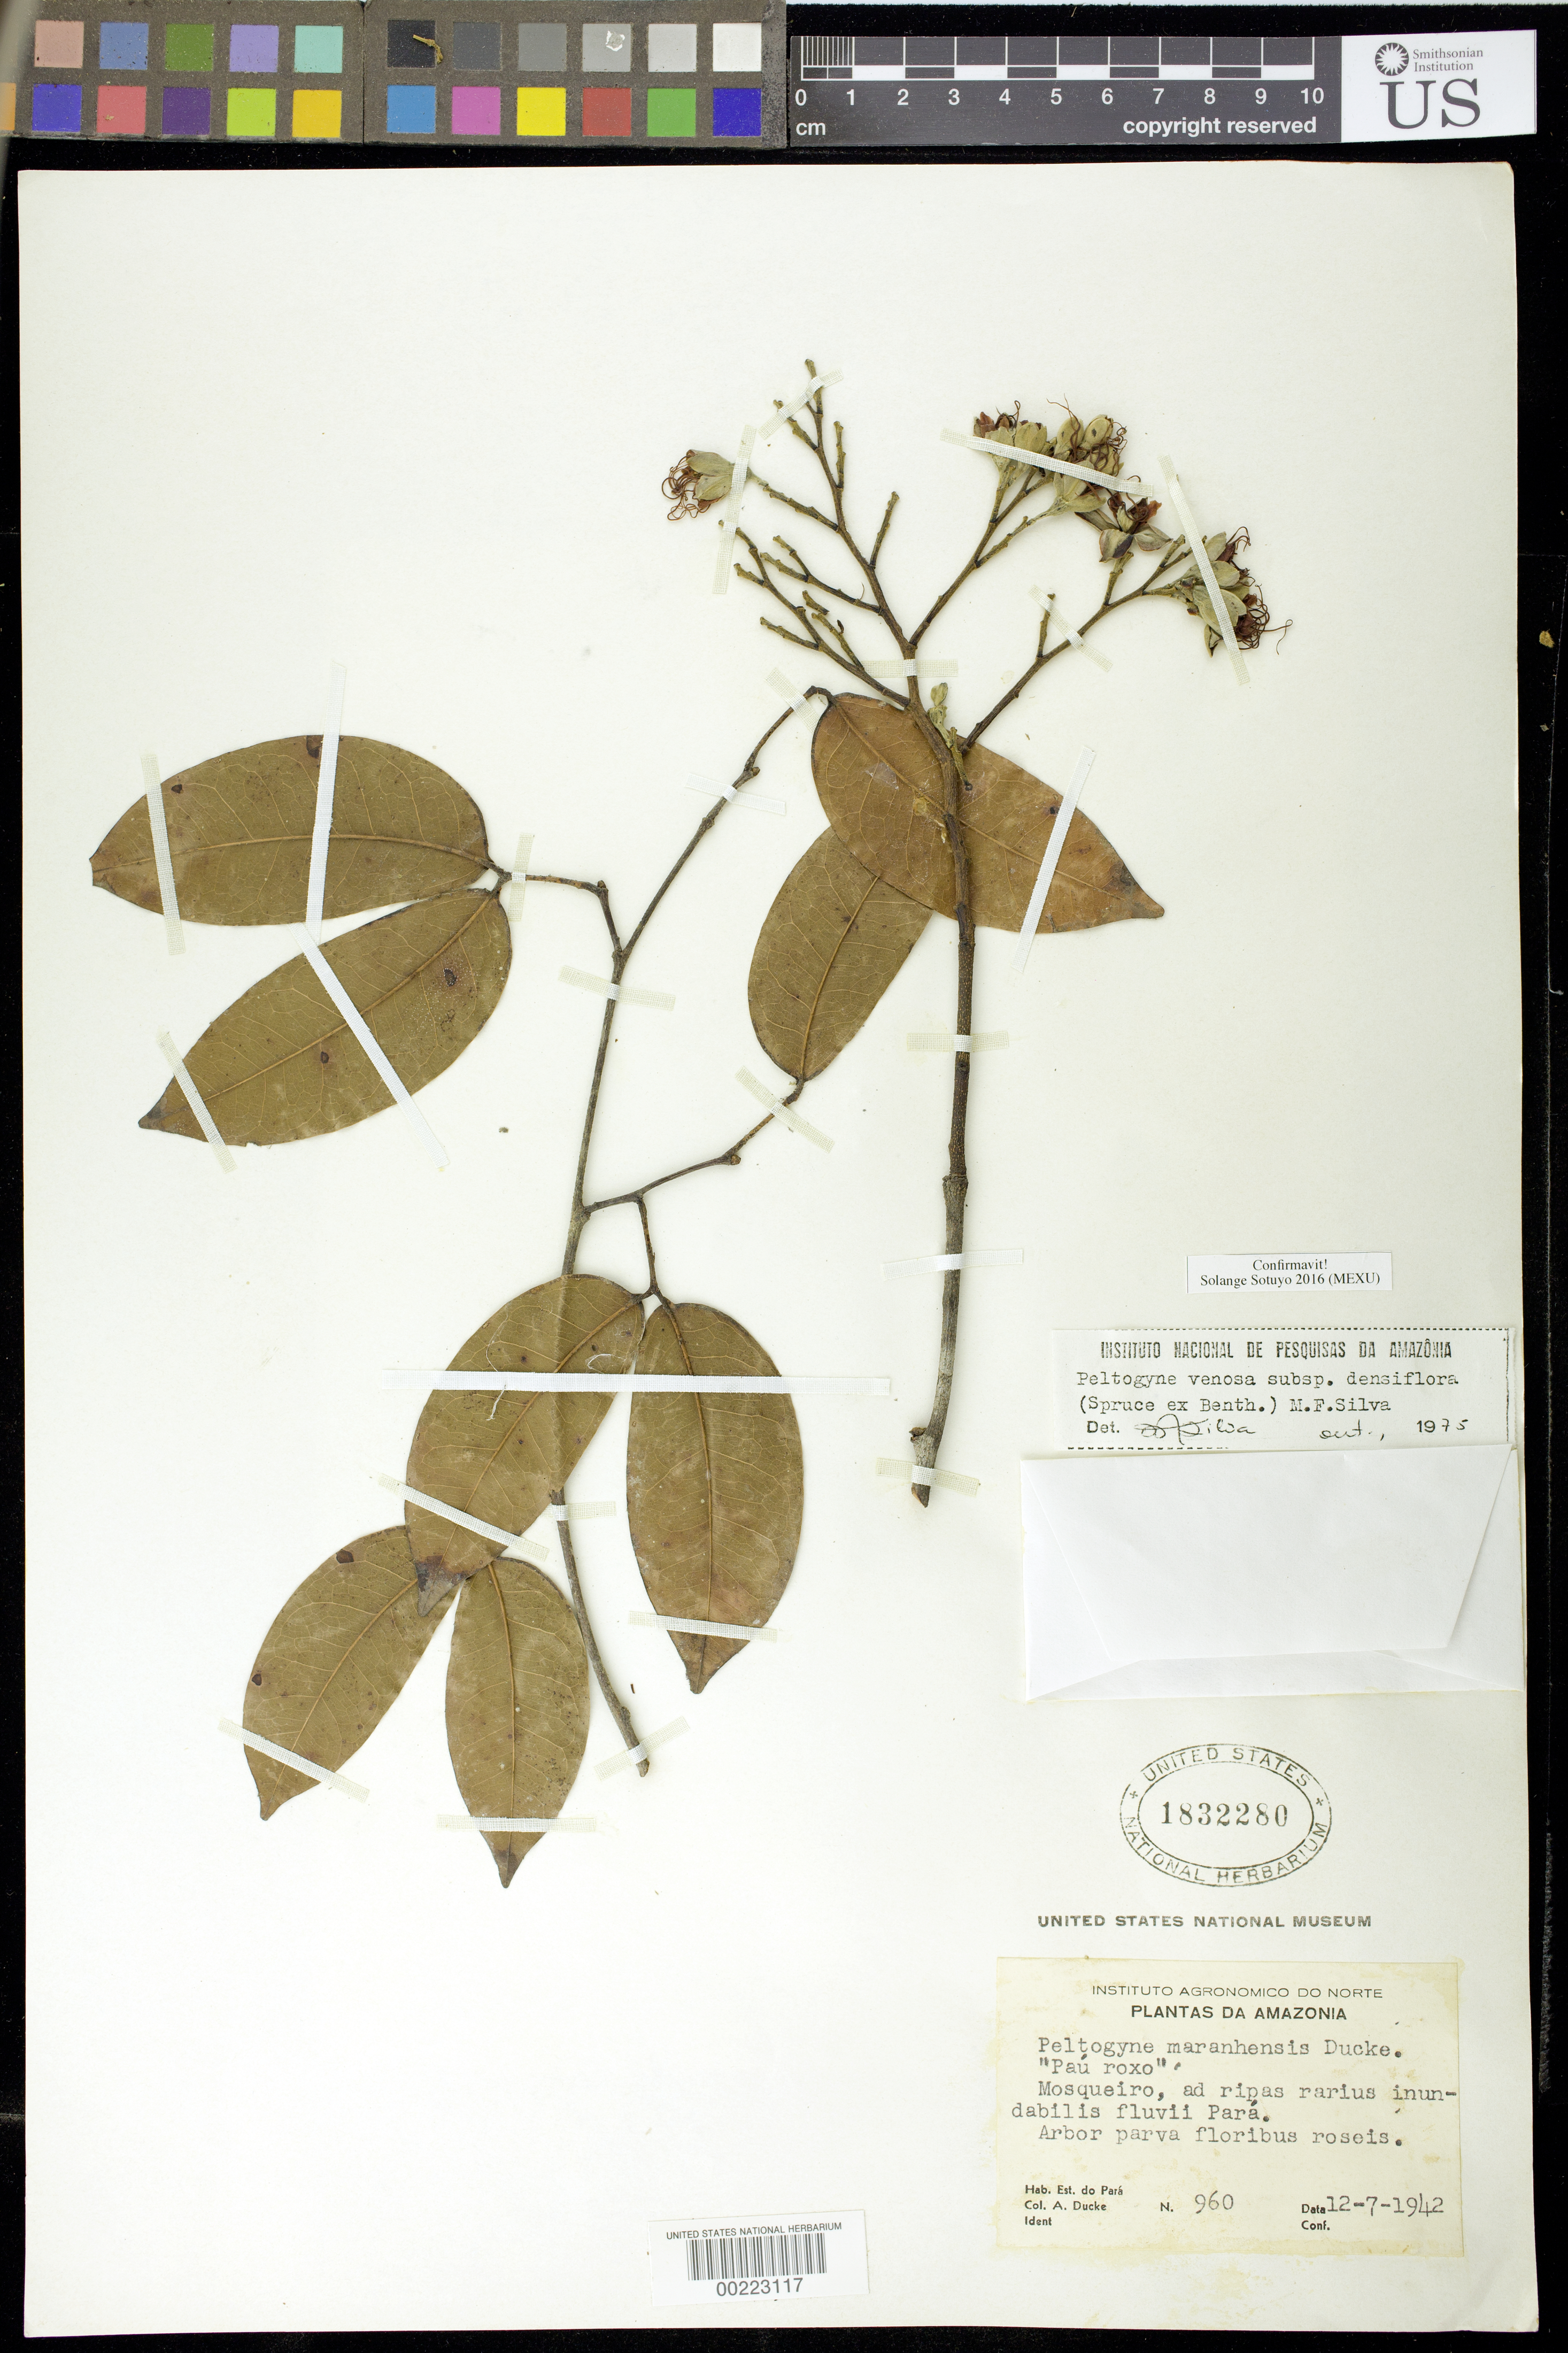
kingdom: Plantae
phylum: Tracheophyta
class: Magnoliopsida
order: Fabales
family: Fabaceae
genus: Peltogyne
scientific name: Peltogyne venosa subsp. densiflora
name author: (Spruce ex Benth.) M.F. Silva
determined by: Sotuyo, Solange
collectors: A. Ducke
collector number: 960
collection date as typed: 12 Jul 1942 or Jul 12 1942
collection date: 1942-07-12 or 1942-12-07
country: Brazil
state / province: Pará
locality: Mosqueiro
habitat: Bank rarely inundated by the para river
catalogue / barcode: US 1832280